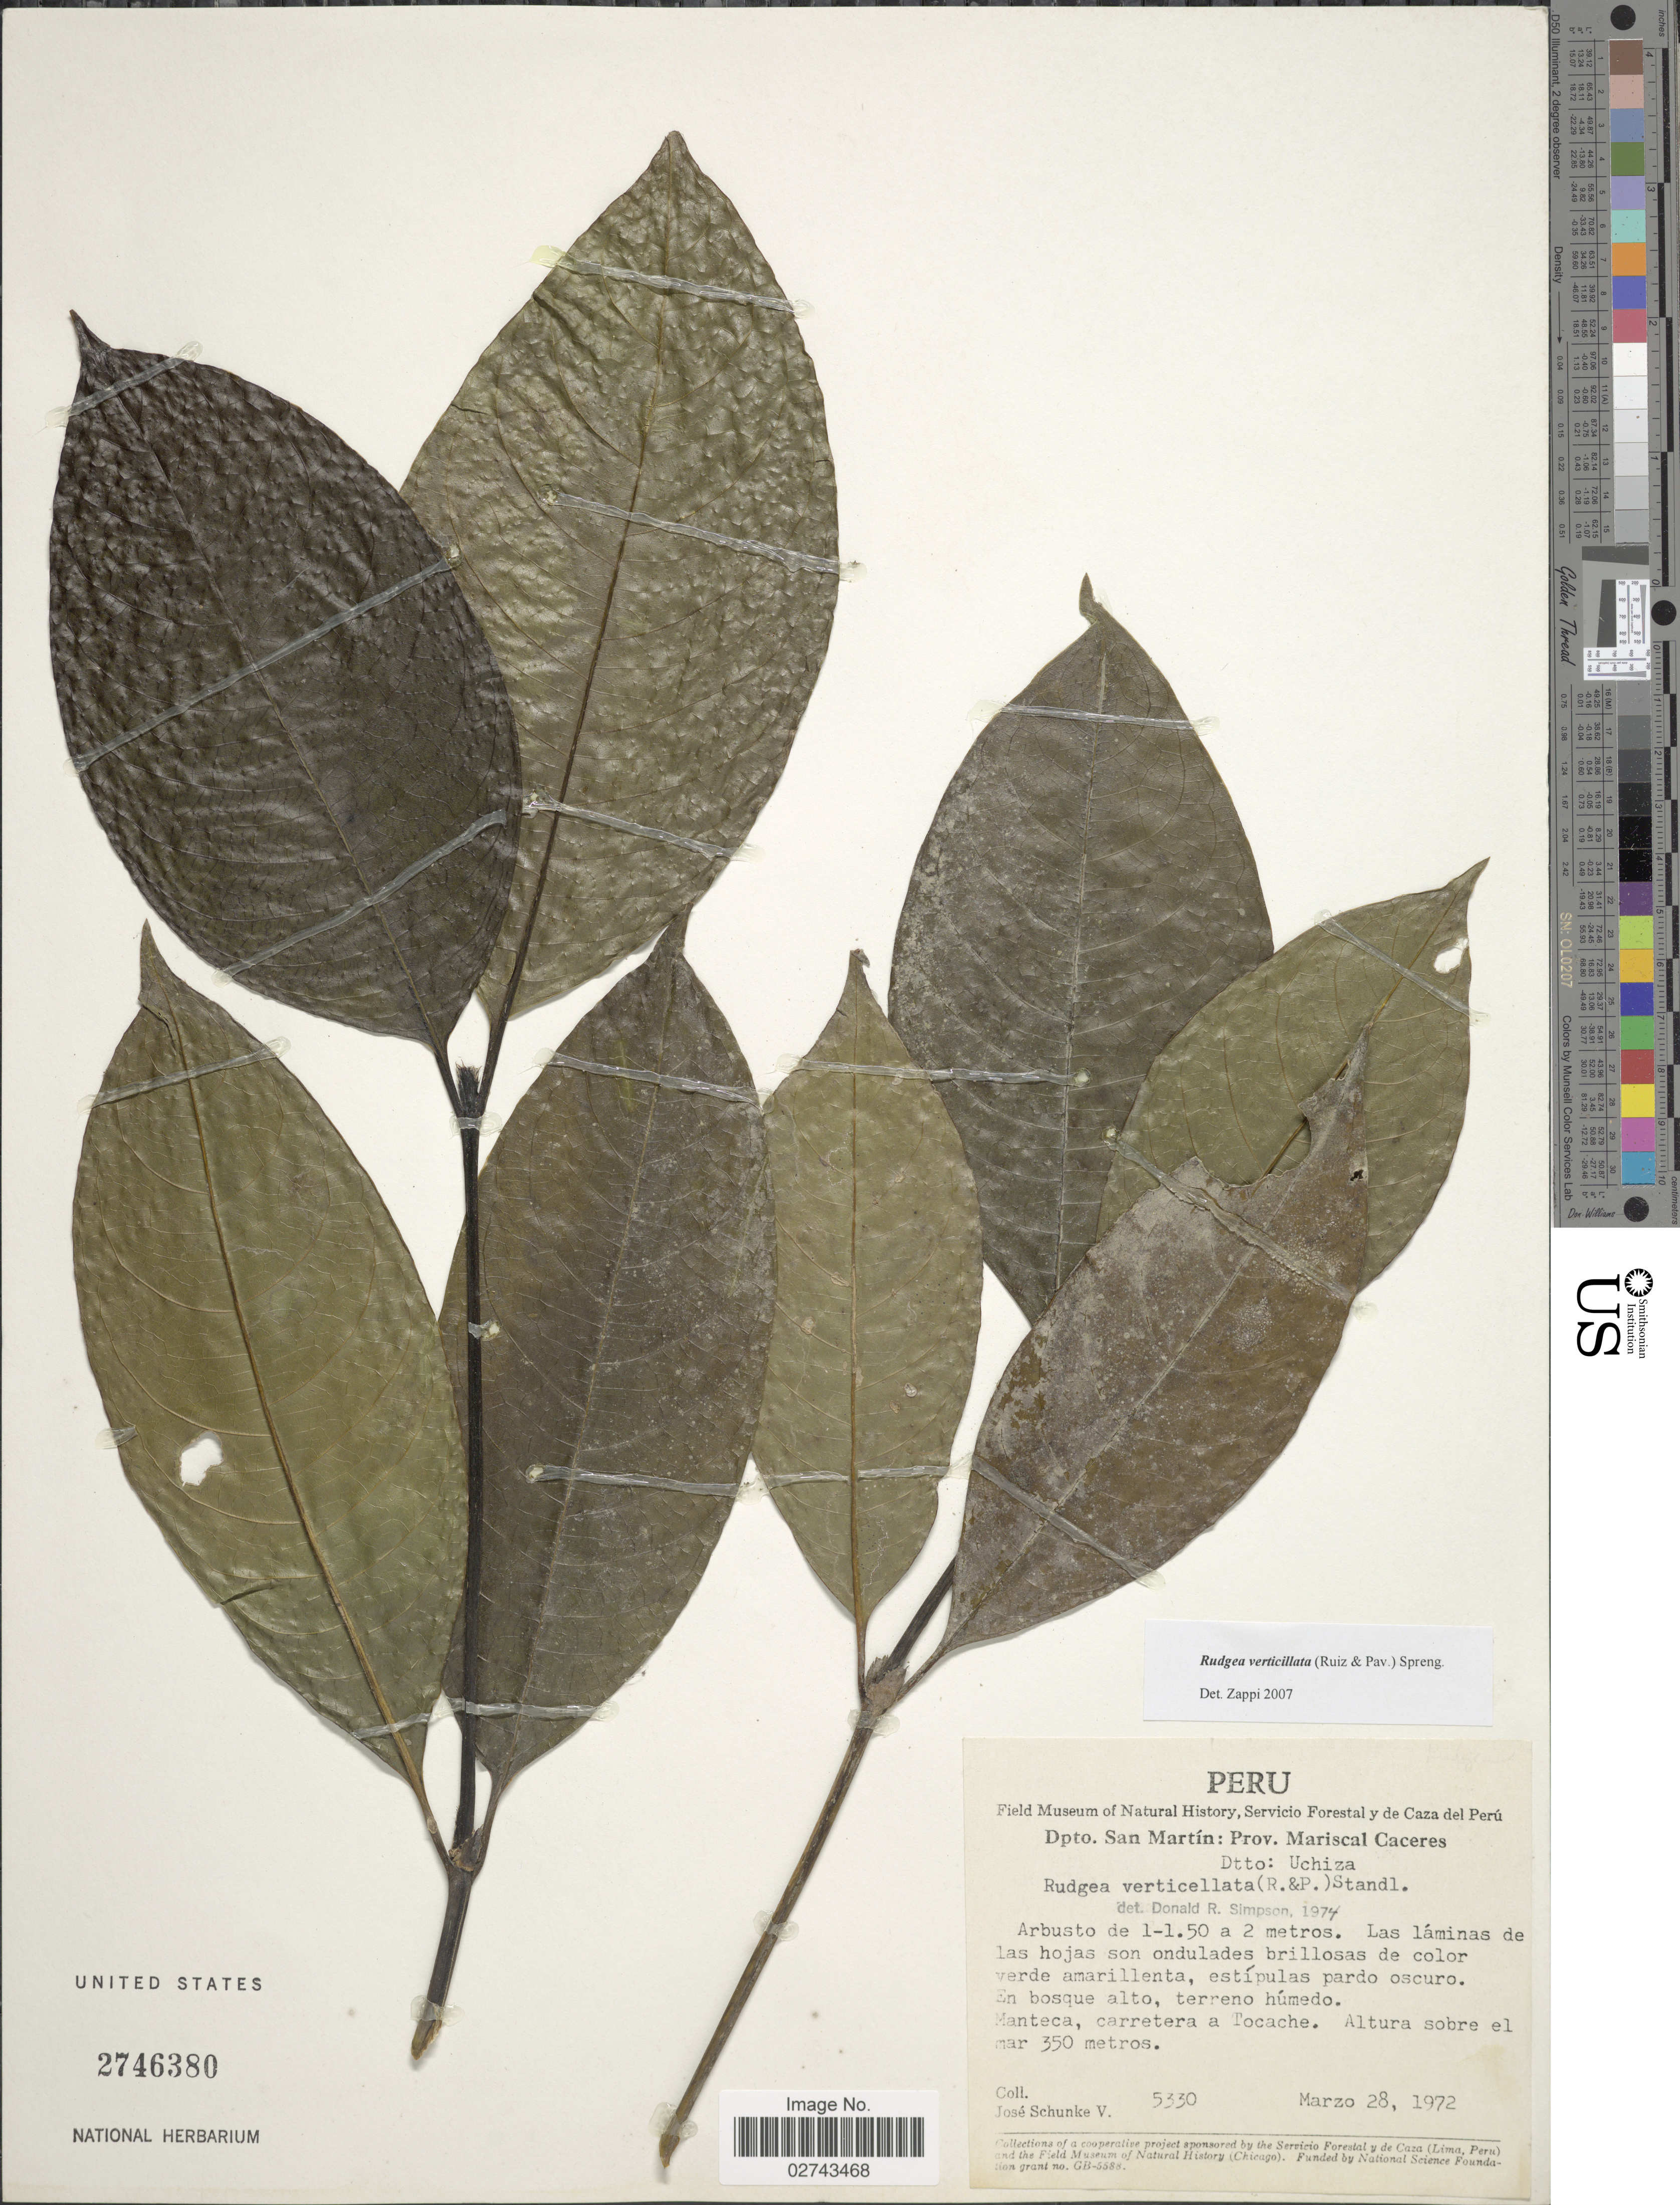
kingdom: Plantae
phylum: Tracheophyta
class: Magnoliopsida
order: Gentianales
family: Rubiaceae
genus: Rudgea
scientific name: Rudgea verticillata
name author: (Ruiz & Pav.) Spreng.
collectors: J. Schunke Vigo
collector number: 5330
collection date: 1972-03-28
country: Peru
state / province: San Martín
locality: Prov.: Mariscal Caceres, Dtto.: Uchiza, Manteca, carretera a Tocache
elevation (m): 350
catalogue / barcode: US 2746380